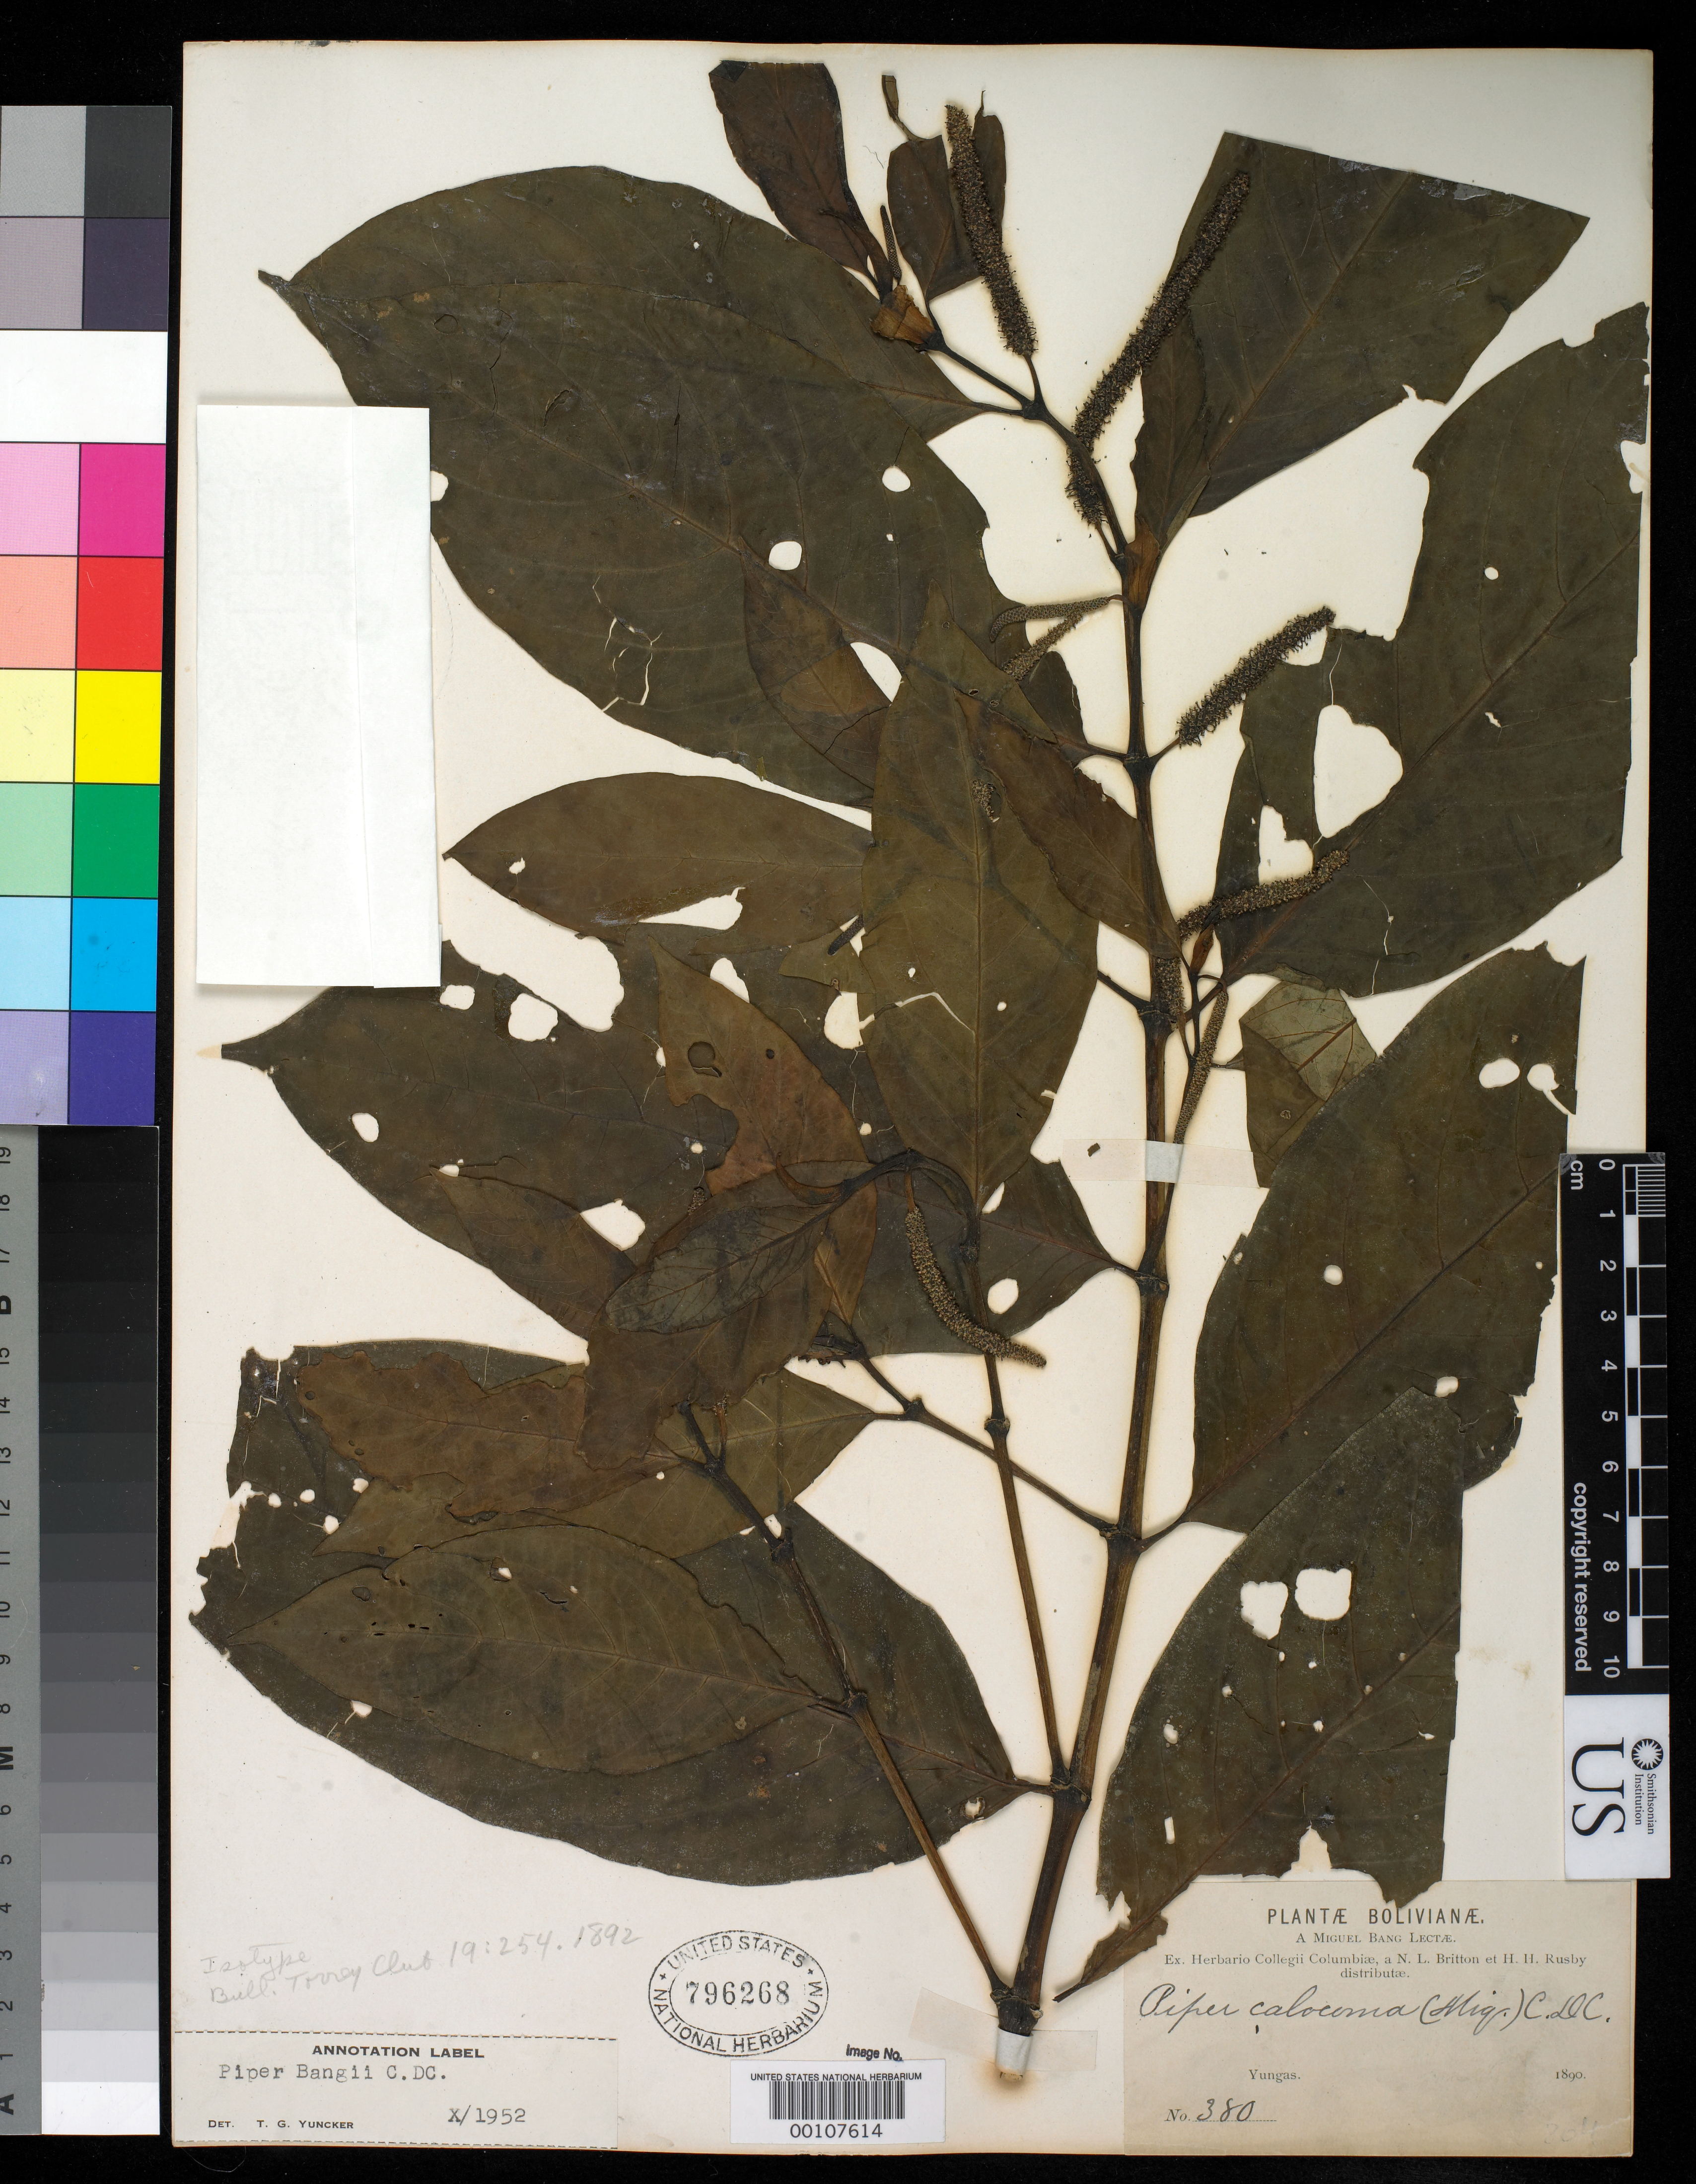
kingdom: Plantae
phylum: Tracheophyta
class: Magnoliopsida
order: Piperales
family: Piperaceae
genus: Piper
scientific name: Piper bangii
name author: C. DC.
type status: Isotype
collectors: M. Bang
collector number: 380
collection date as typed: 1890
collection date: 1890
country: Bolivia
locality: Yungas.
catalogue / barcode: US 796268